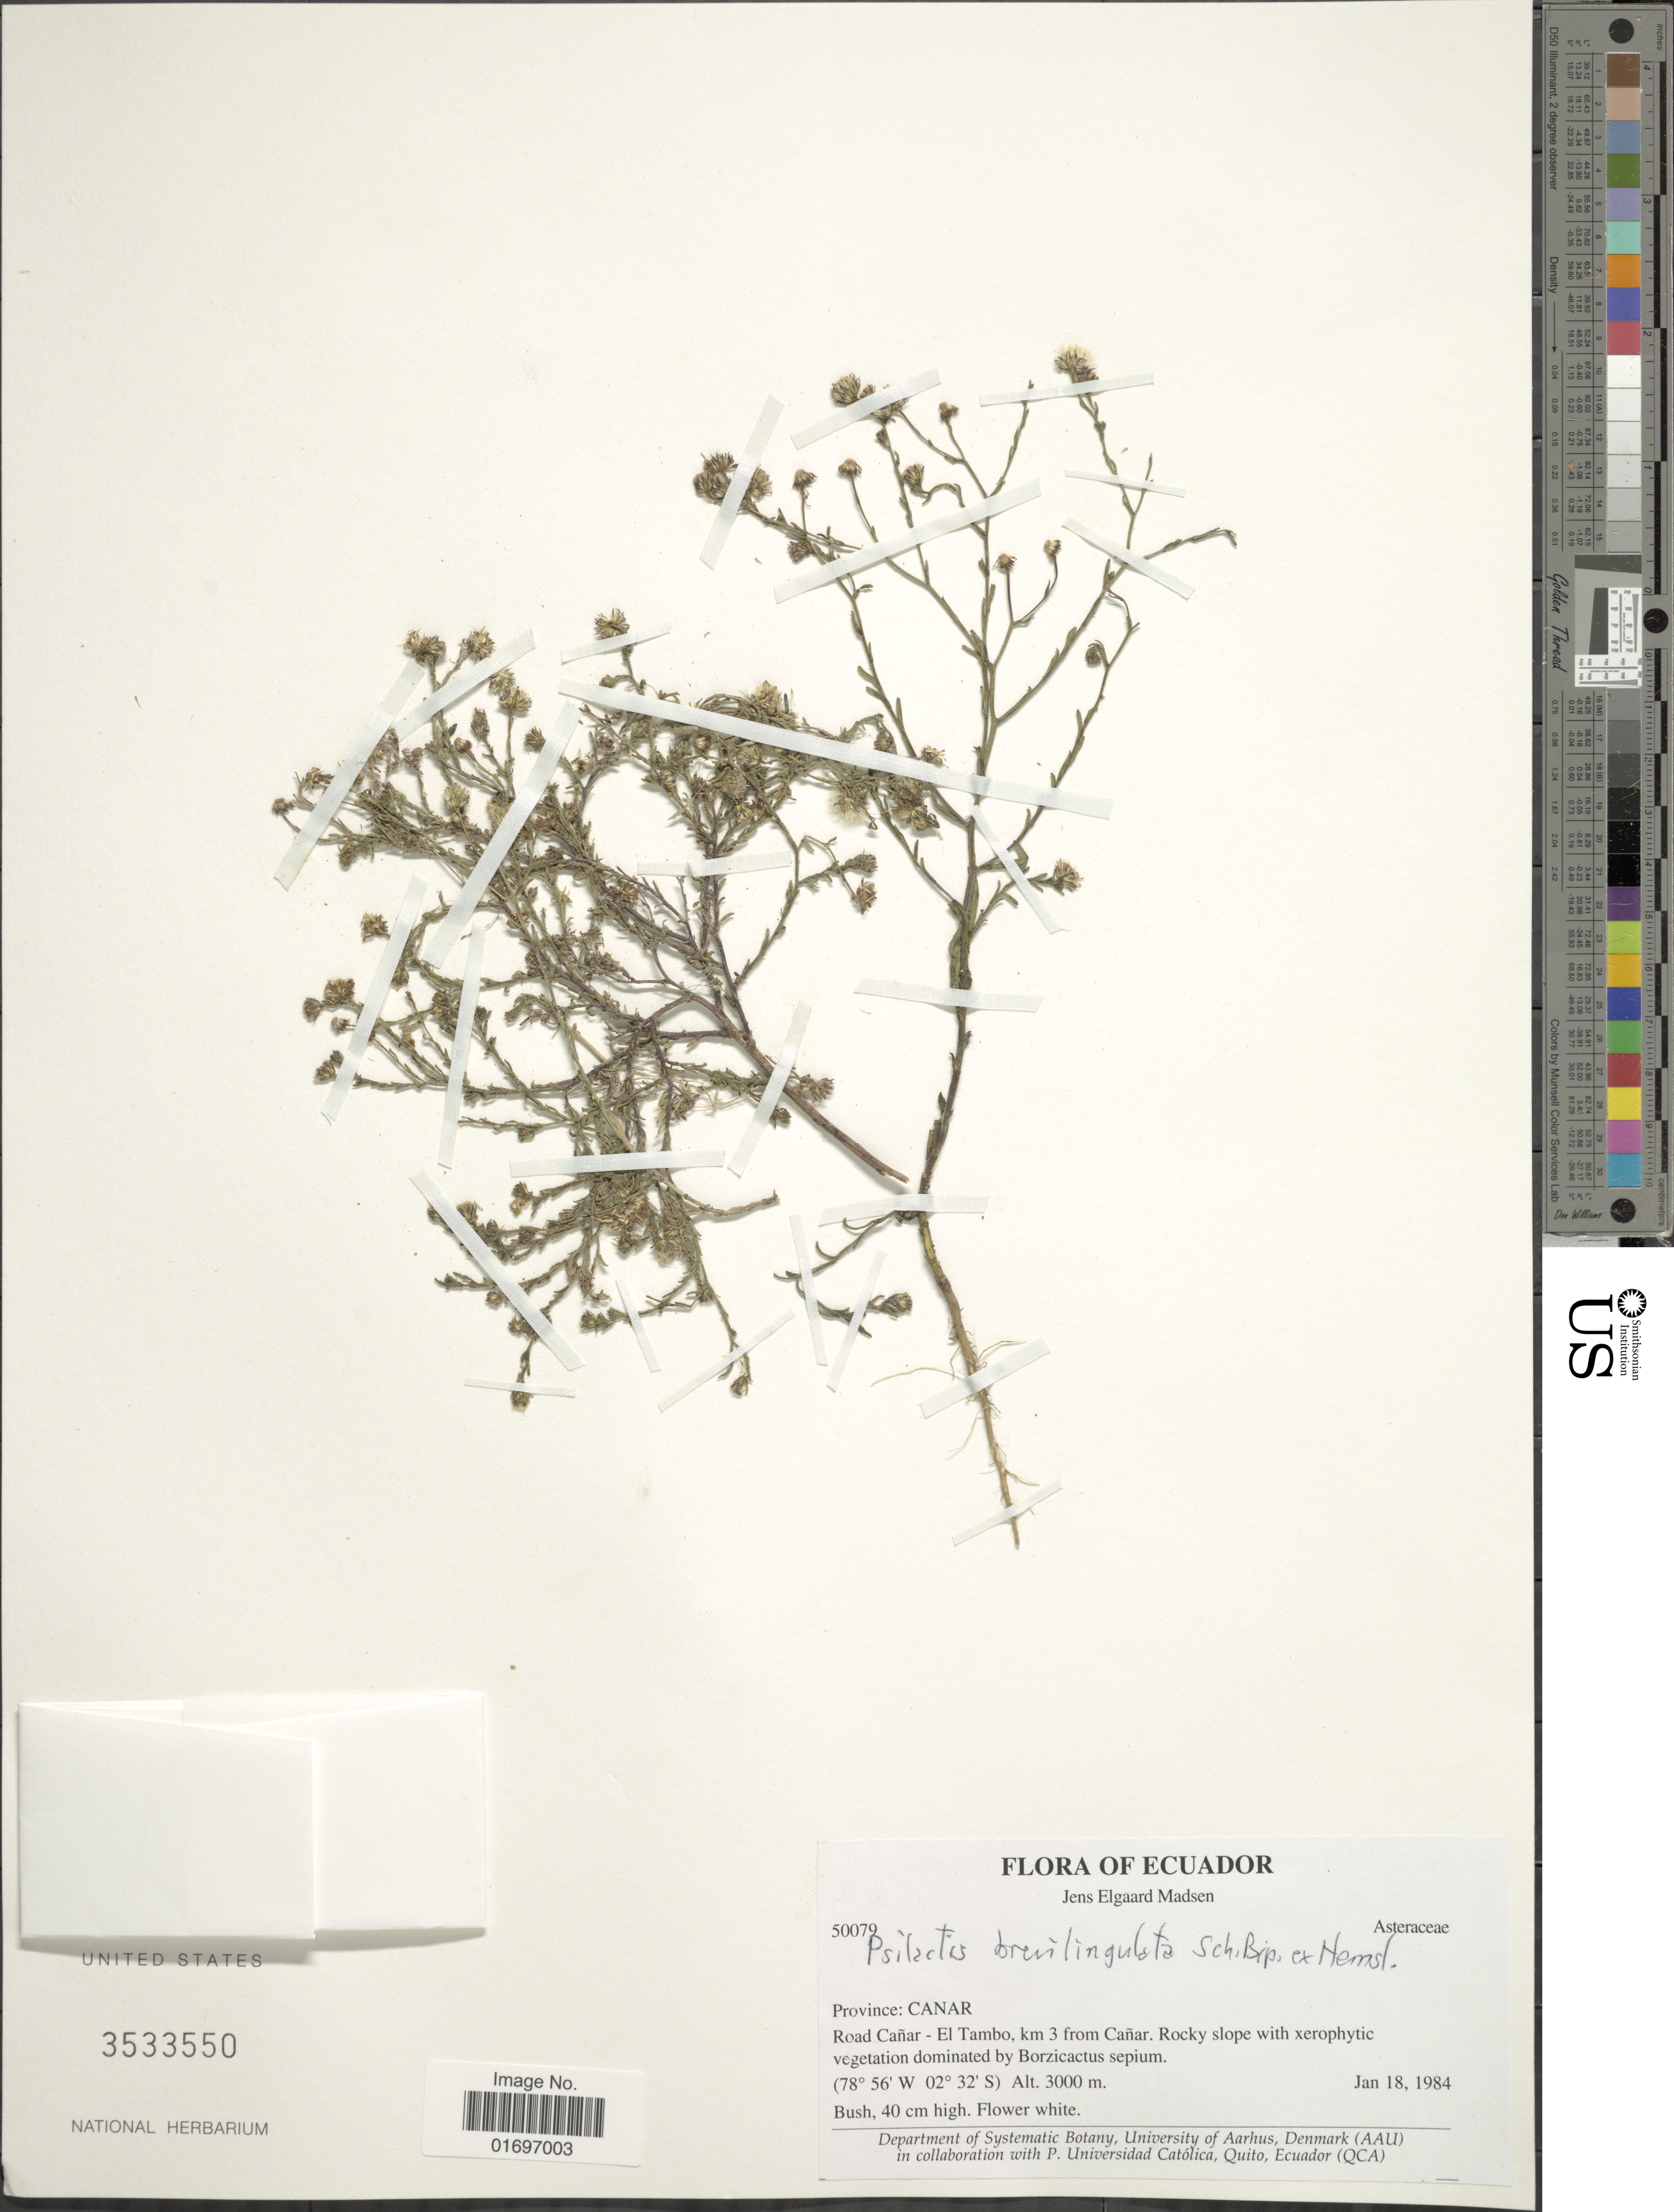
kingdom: Plantae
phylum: Tracheophyta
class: Magnoliopsida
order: Asterales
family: Asteraceae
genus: Psilactis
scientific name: Psilactis brevilingulata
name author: Sch. Bip. ex Hemsl.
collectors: J. E. Madsen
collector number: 50079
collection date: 1984-01-18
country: Ecuador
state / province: Cañar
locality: Province: Canar. Road Cañar - El Tambo, km 3 from Cañar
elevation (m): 3000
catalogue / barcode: US 3533550